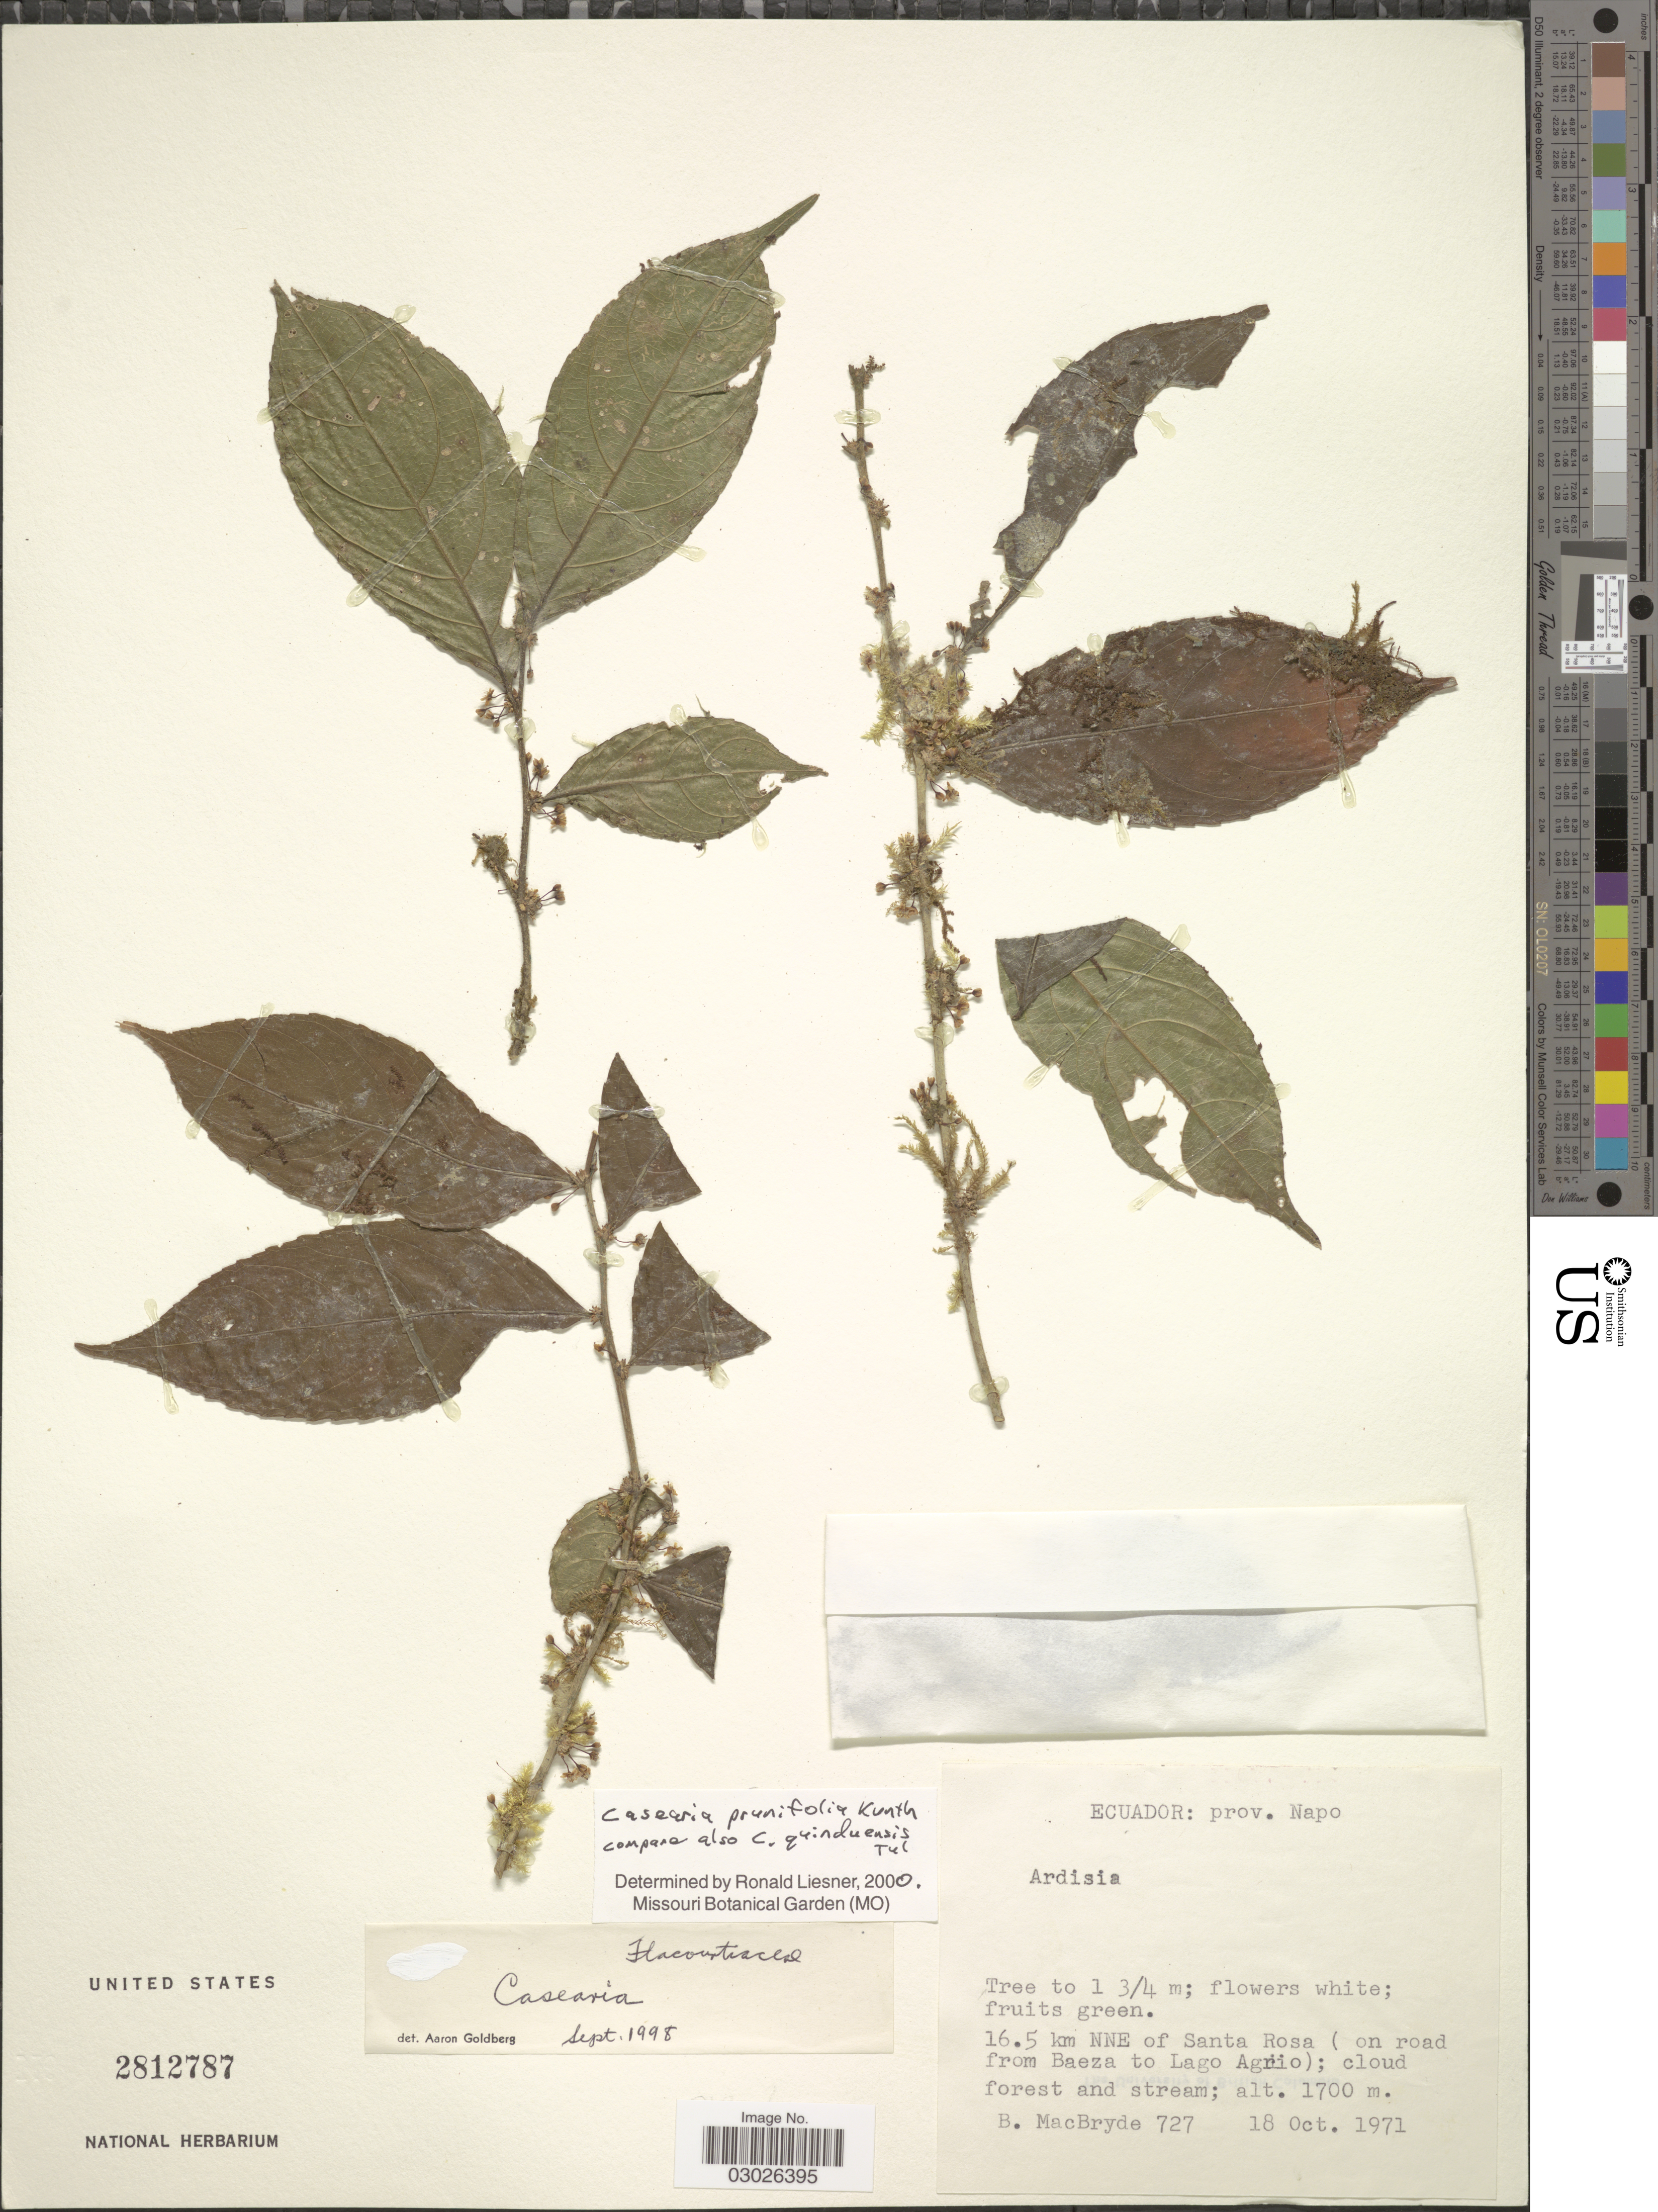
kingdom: Plantae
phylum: Tracheophyta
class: Magnoliopsida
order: Malpighiales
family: Salicaceae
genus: Casearia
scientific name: Casearia prunifolia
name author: Kunth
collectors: B. MacBryde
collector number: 727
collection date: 1971-10-18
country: Ecuador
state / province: Napo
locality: Prov. Napo. 16.5 km NNE of Santa Rosa (on road from Baeza to Lago Agrio).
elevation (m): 1700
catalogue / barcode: US 2812787